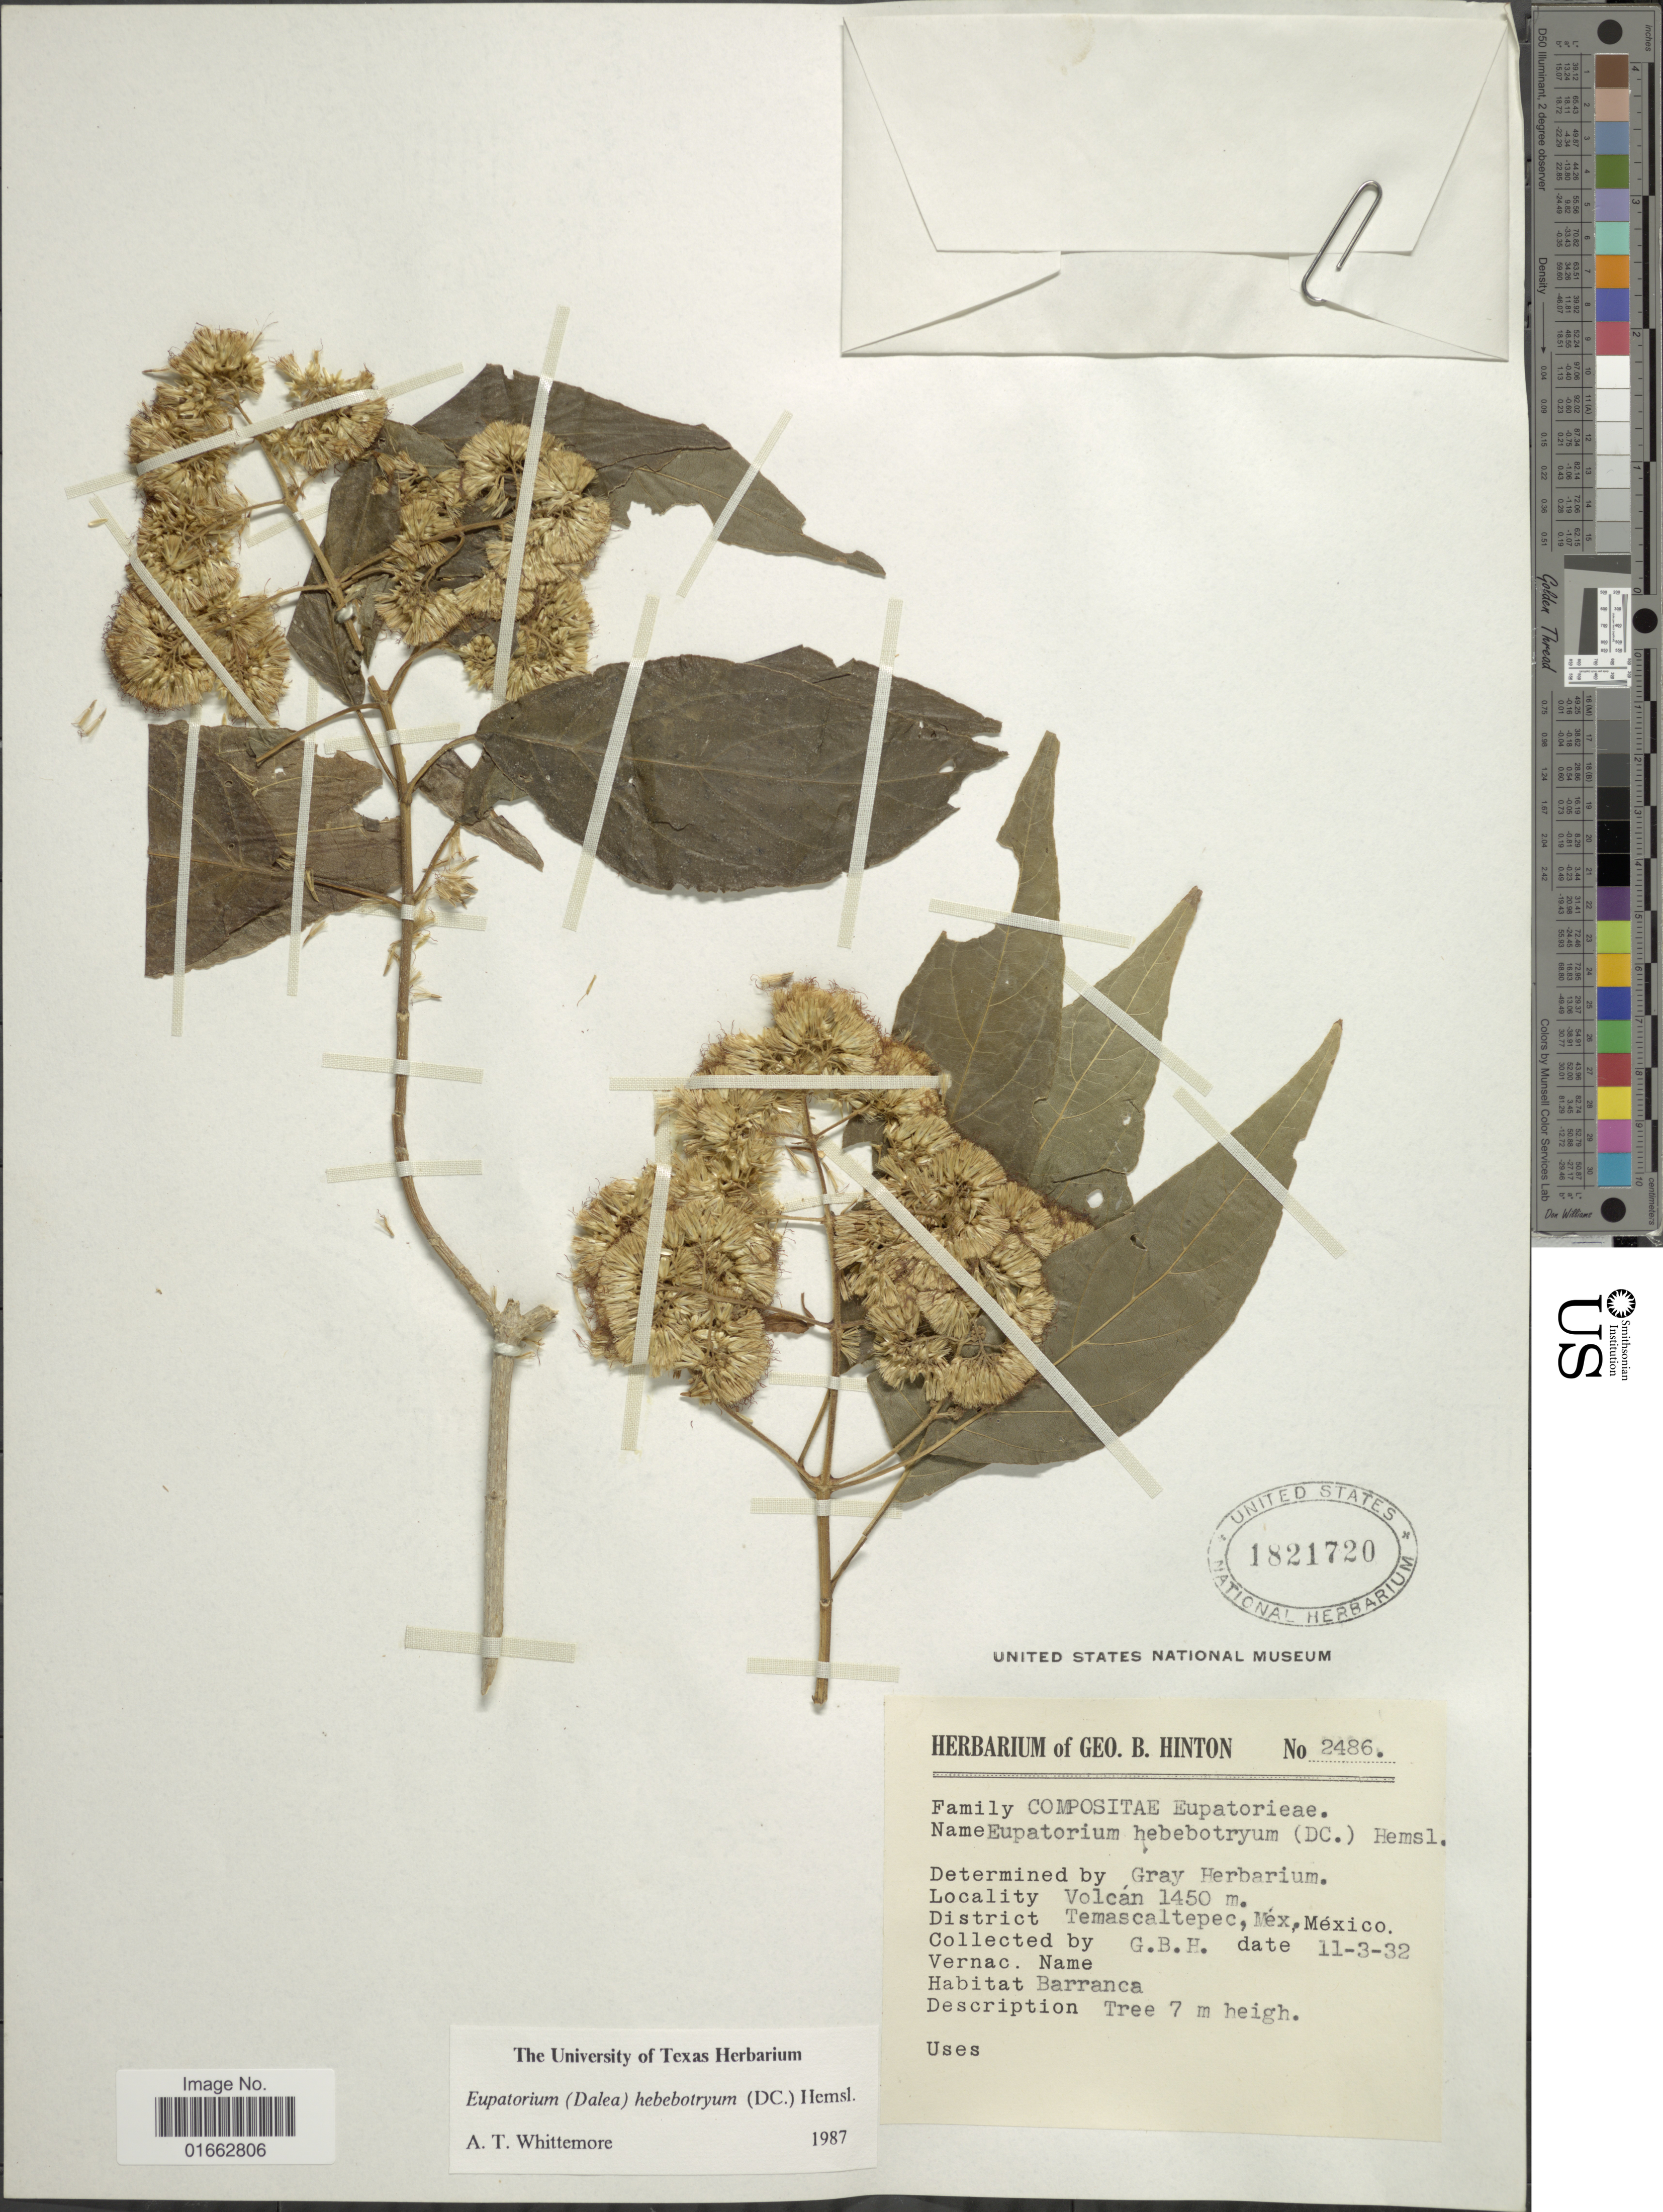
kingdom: Plantae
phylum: Tracheophyta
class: Magnoliopsida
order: Asterales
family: Asteraceae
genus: Critonia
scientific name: Critonia hebebotrya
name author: DC.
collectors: G. B. Hinton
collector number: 2486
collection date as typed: Transcribed d/m/y: 11/3/32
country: Mexico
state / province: México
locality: Volcán, District Temascaltepec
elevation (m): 1450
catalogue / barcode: US 1821720